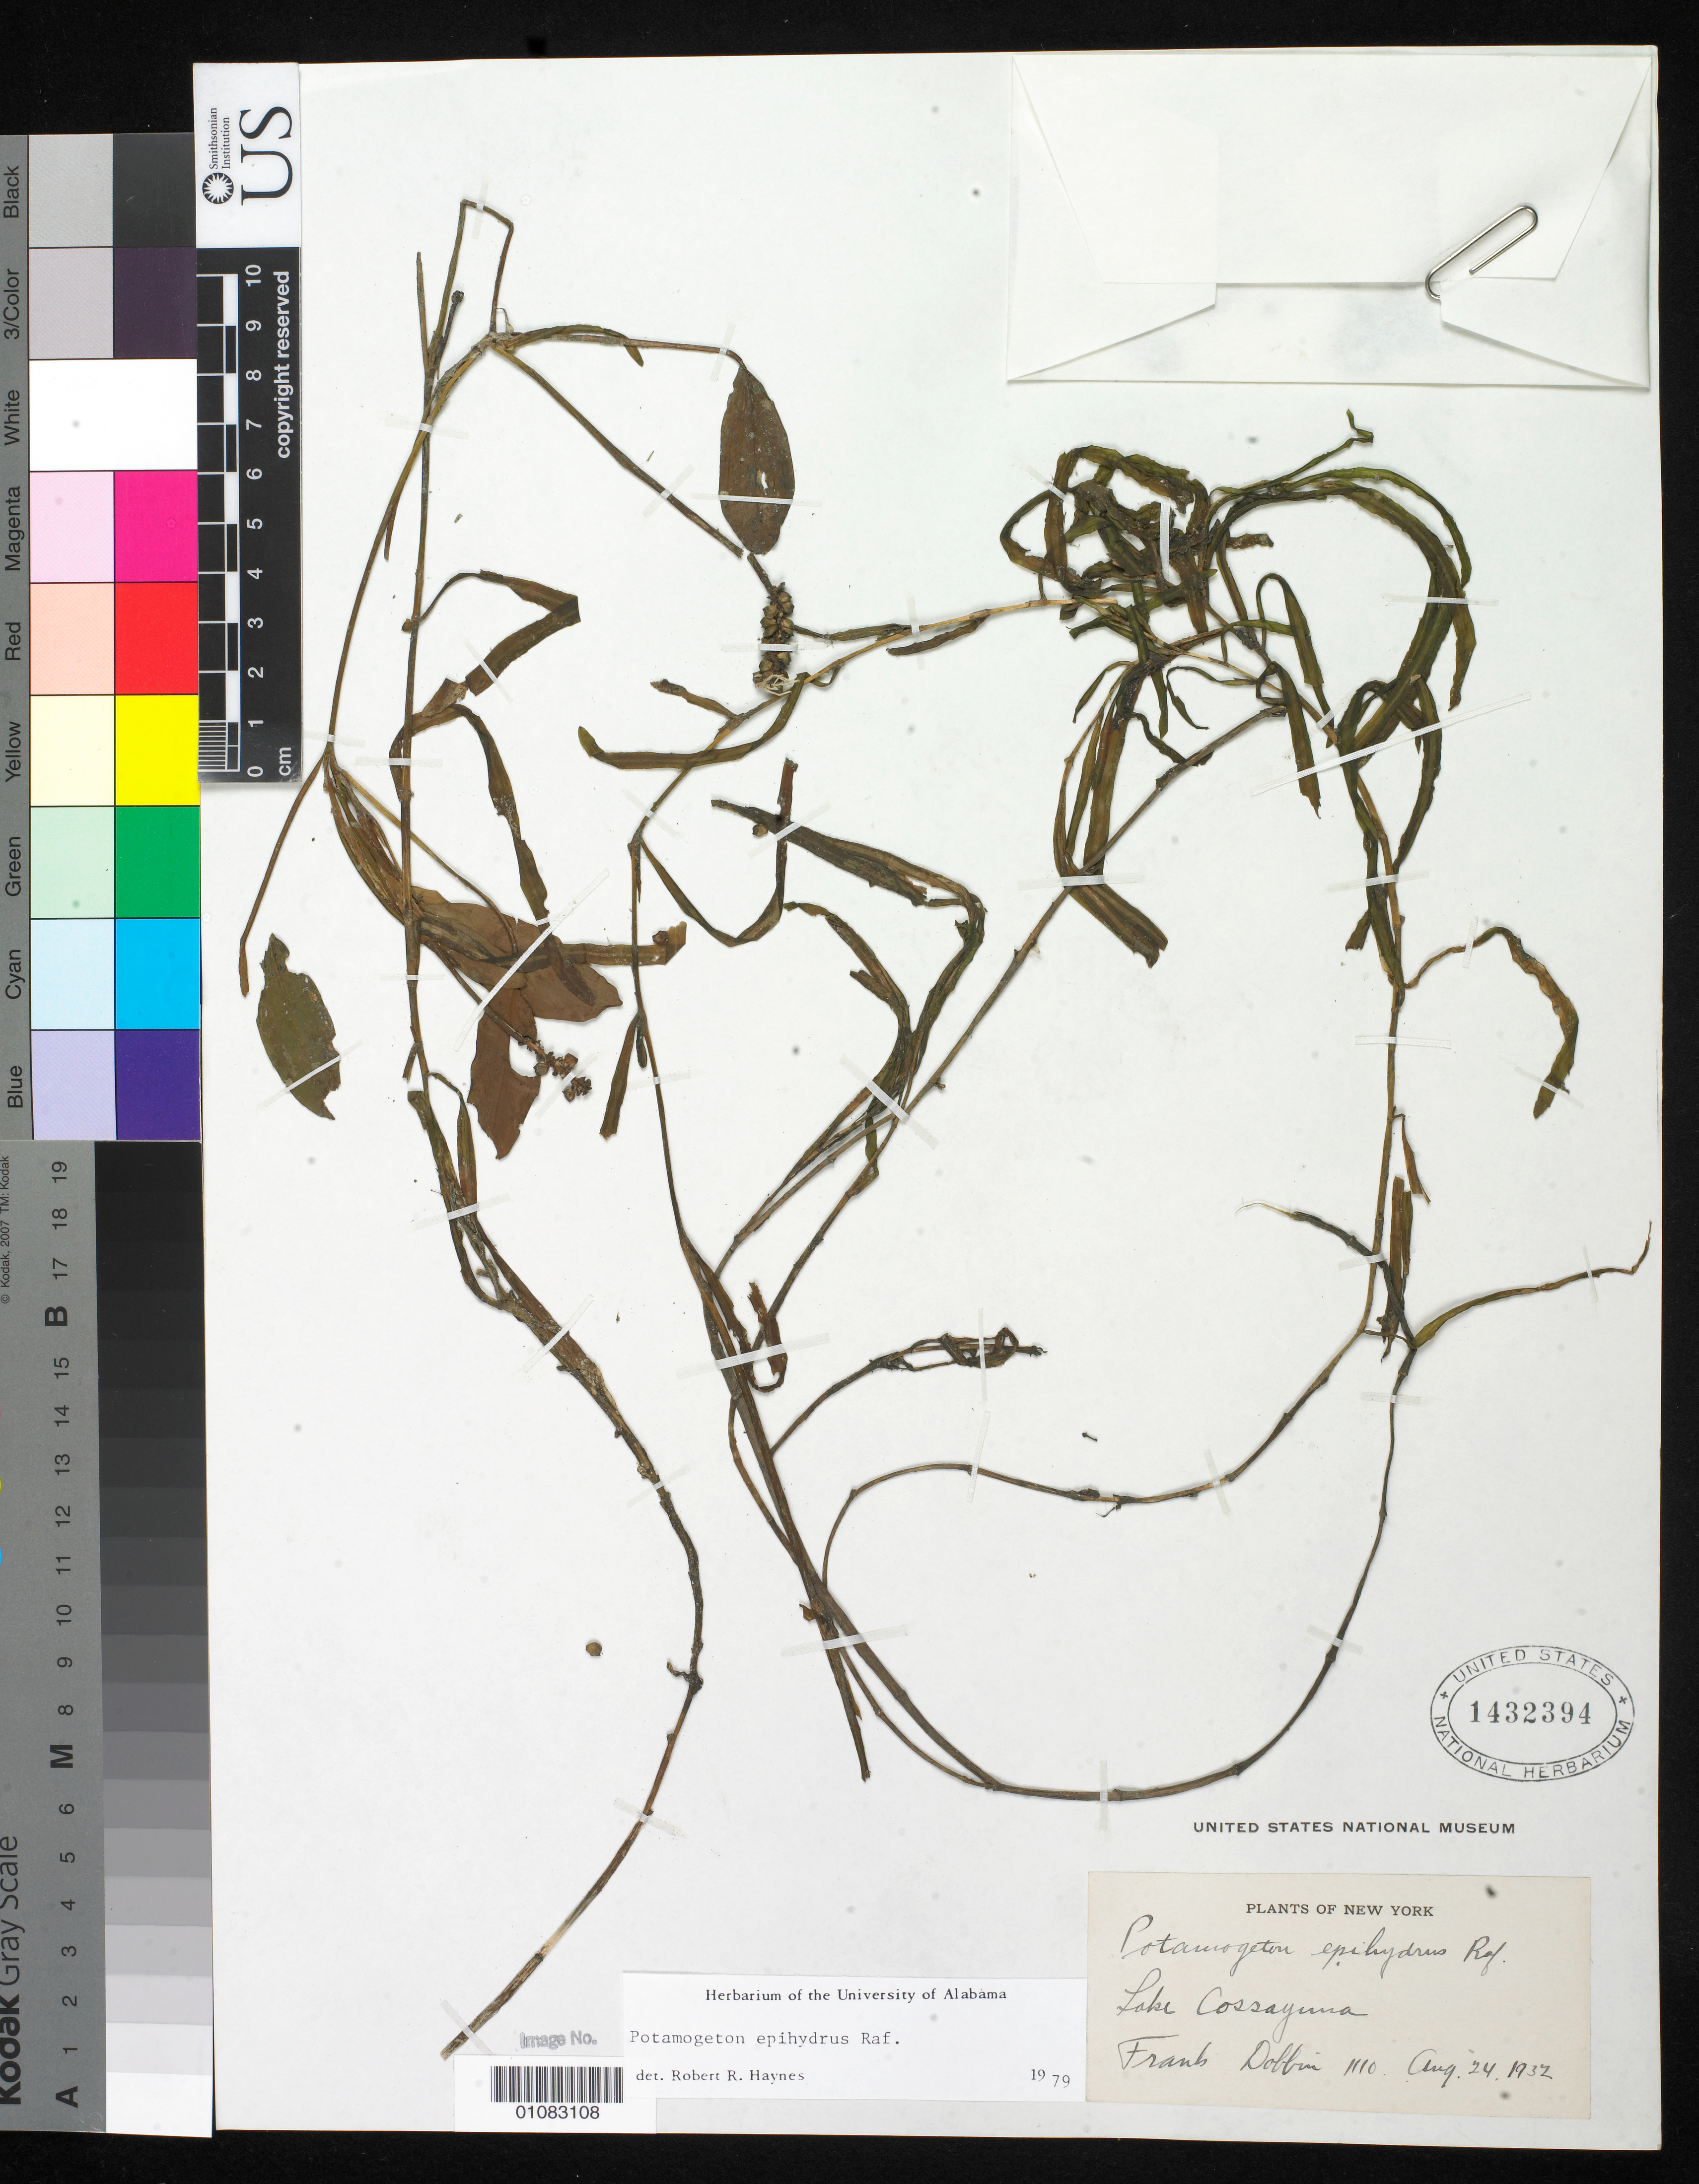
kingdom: Plantae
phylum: Tracheophyta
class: Liliopsida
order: Alismatales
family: Potamogetonaceae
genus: Potamogeton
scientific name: Potamogeton epihydrus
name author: Raf.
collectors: F. Dobbin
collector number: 1110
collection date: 1932-08-24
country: United States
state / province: New York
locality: Lake Cossayuna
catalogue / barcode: US 1432394